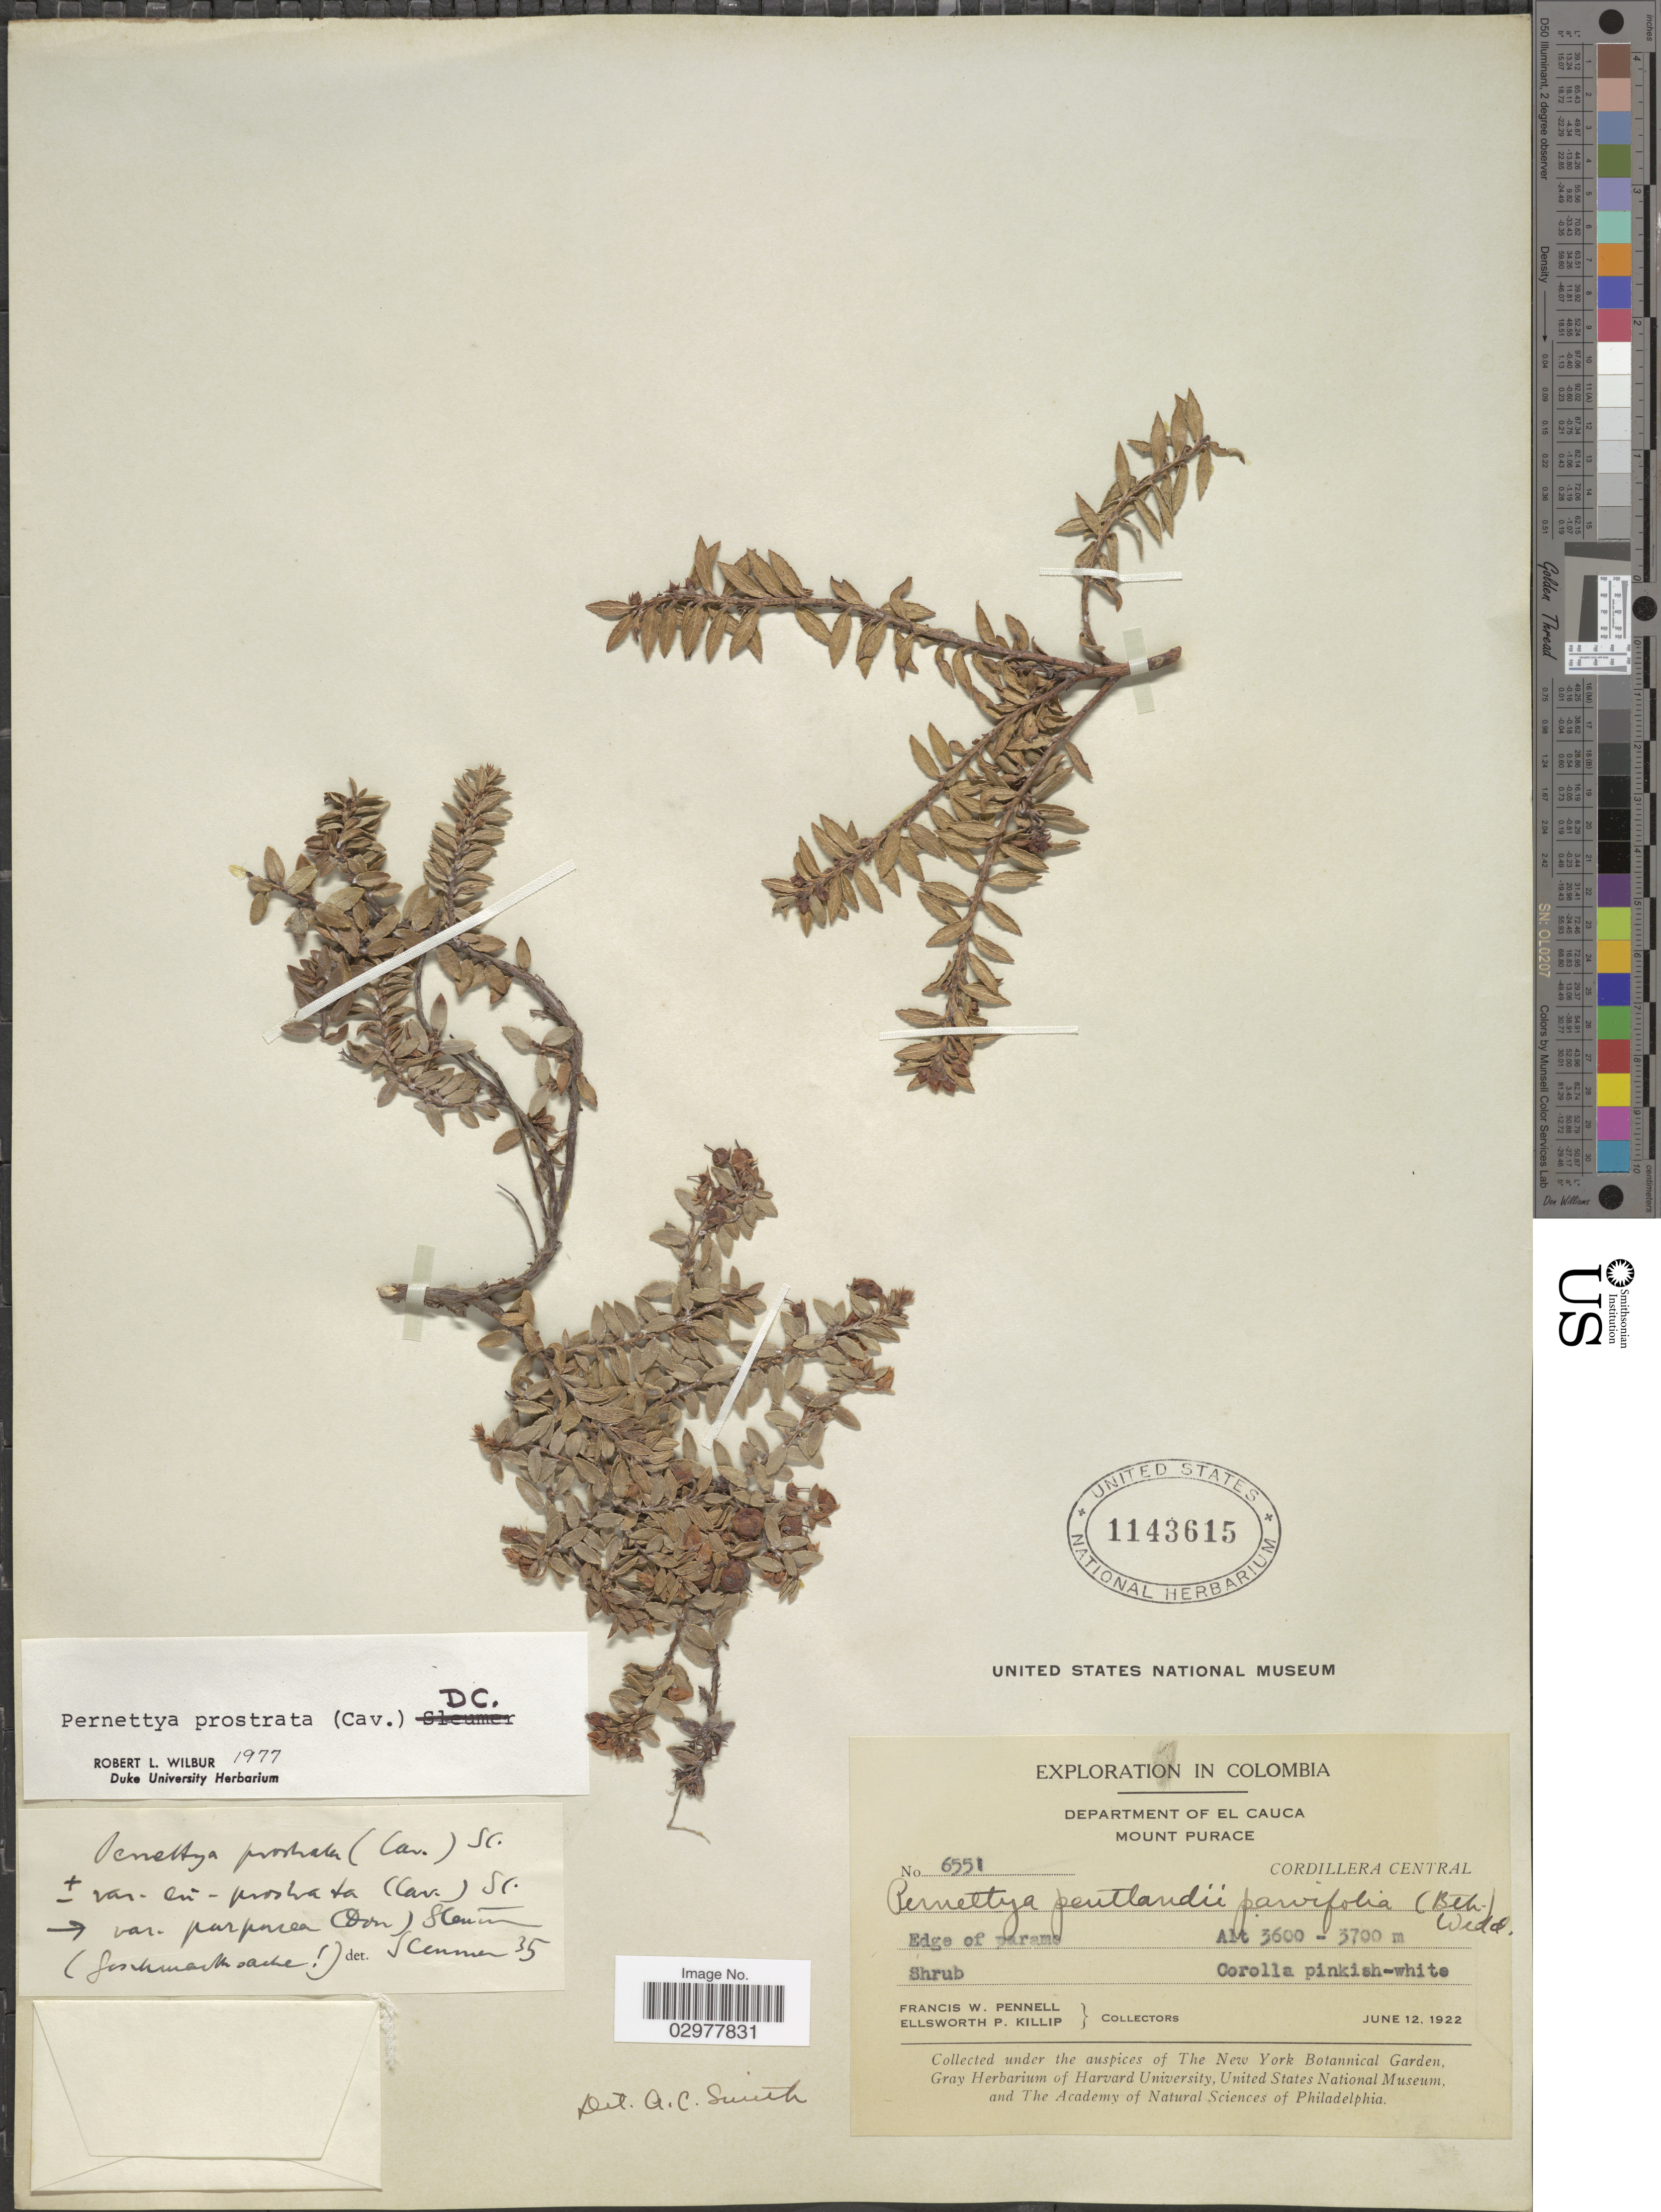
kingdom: Plantae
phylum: Tracheophyta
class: Magnoliopsida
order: Ericales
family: Ericaceae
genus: Pernettya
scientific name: Pernettya prostrata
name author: (Cav.) DC.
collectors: F. W. Pennell & E. P. Killip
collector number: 6551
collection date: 1922-06-12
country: Colombia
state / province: Cauca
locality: Department of El Cauca, Mount Purace, Cordillera Central.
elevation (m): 3600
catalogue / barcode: US 1143615